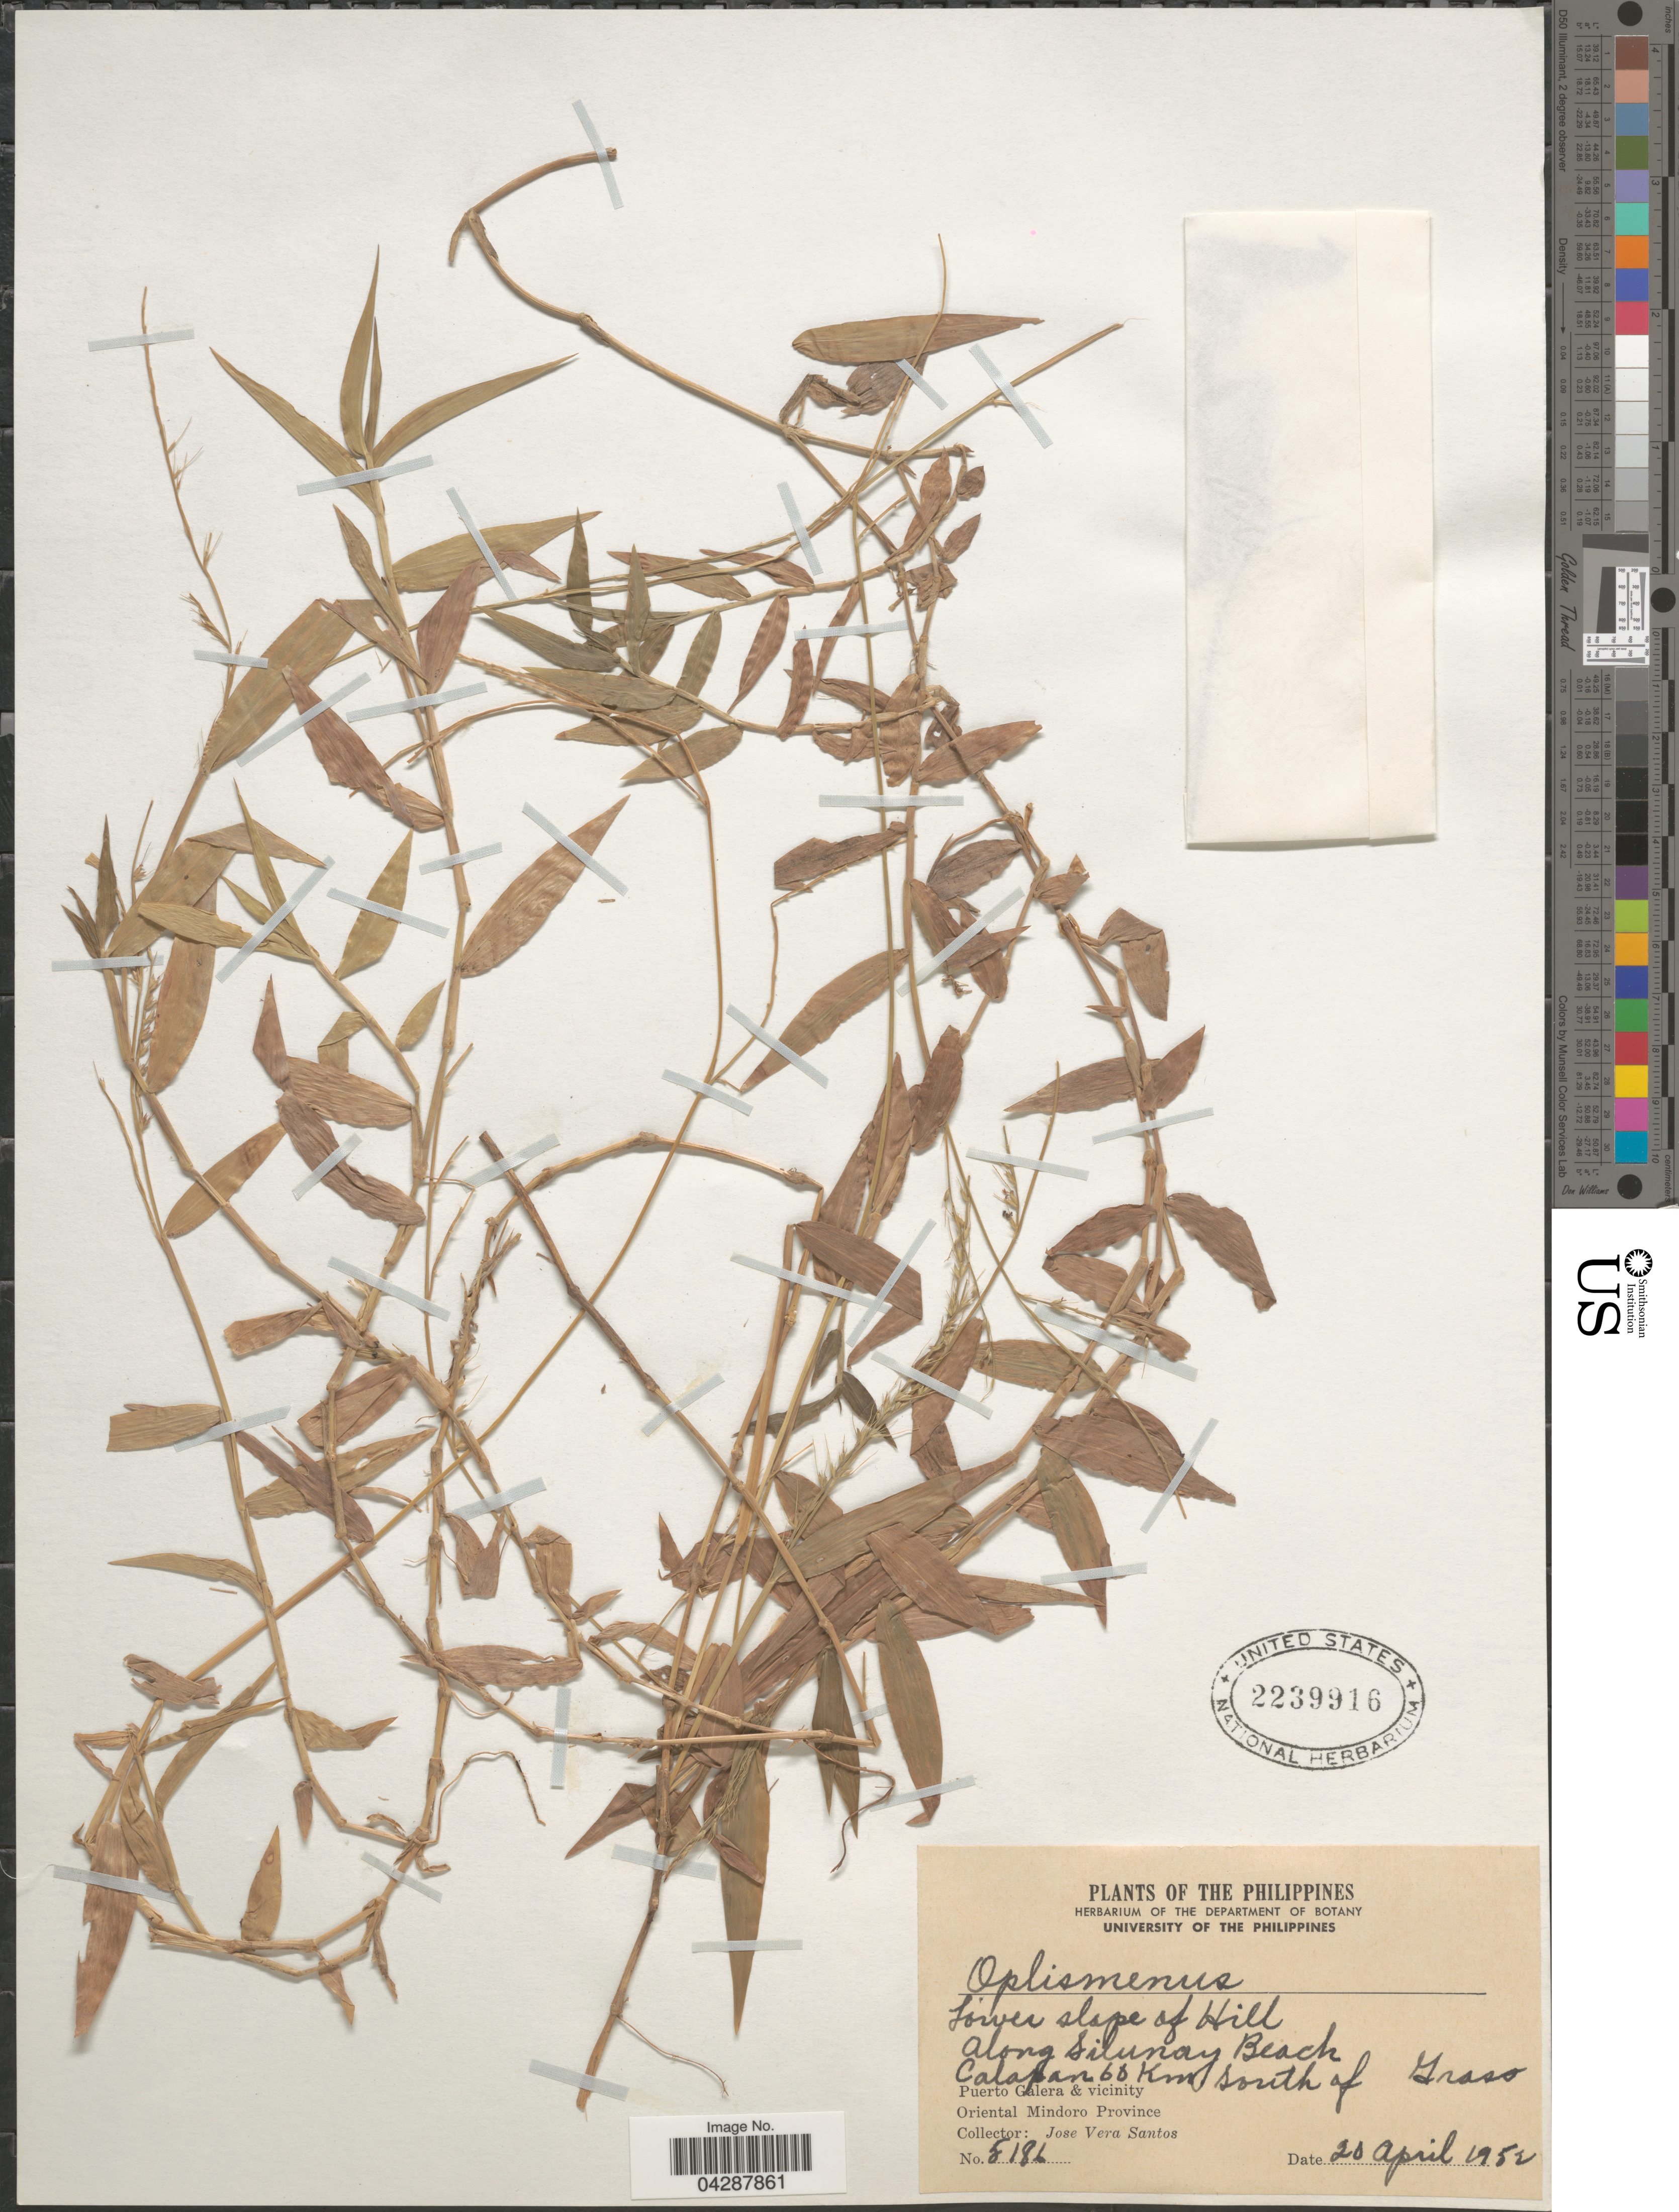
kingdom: Plantae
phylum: Tracheophyta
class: Liliopsida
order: Poales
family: Poaceae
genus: Oplismenus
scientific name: Oplismenus sp.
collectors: J. Santos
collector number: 8186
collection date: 1952-04-20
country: Philippines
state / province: Mimaropa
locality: Lower slope of Hill. Along Silunay Beach. Calapan 60 Km south of Puerto Galera & vicinity. Oriental Mindoro Province.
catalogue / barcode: US 2239916